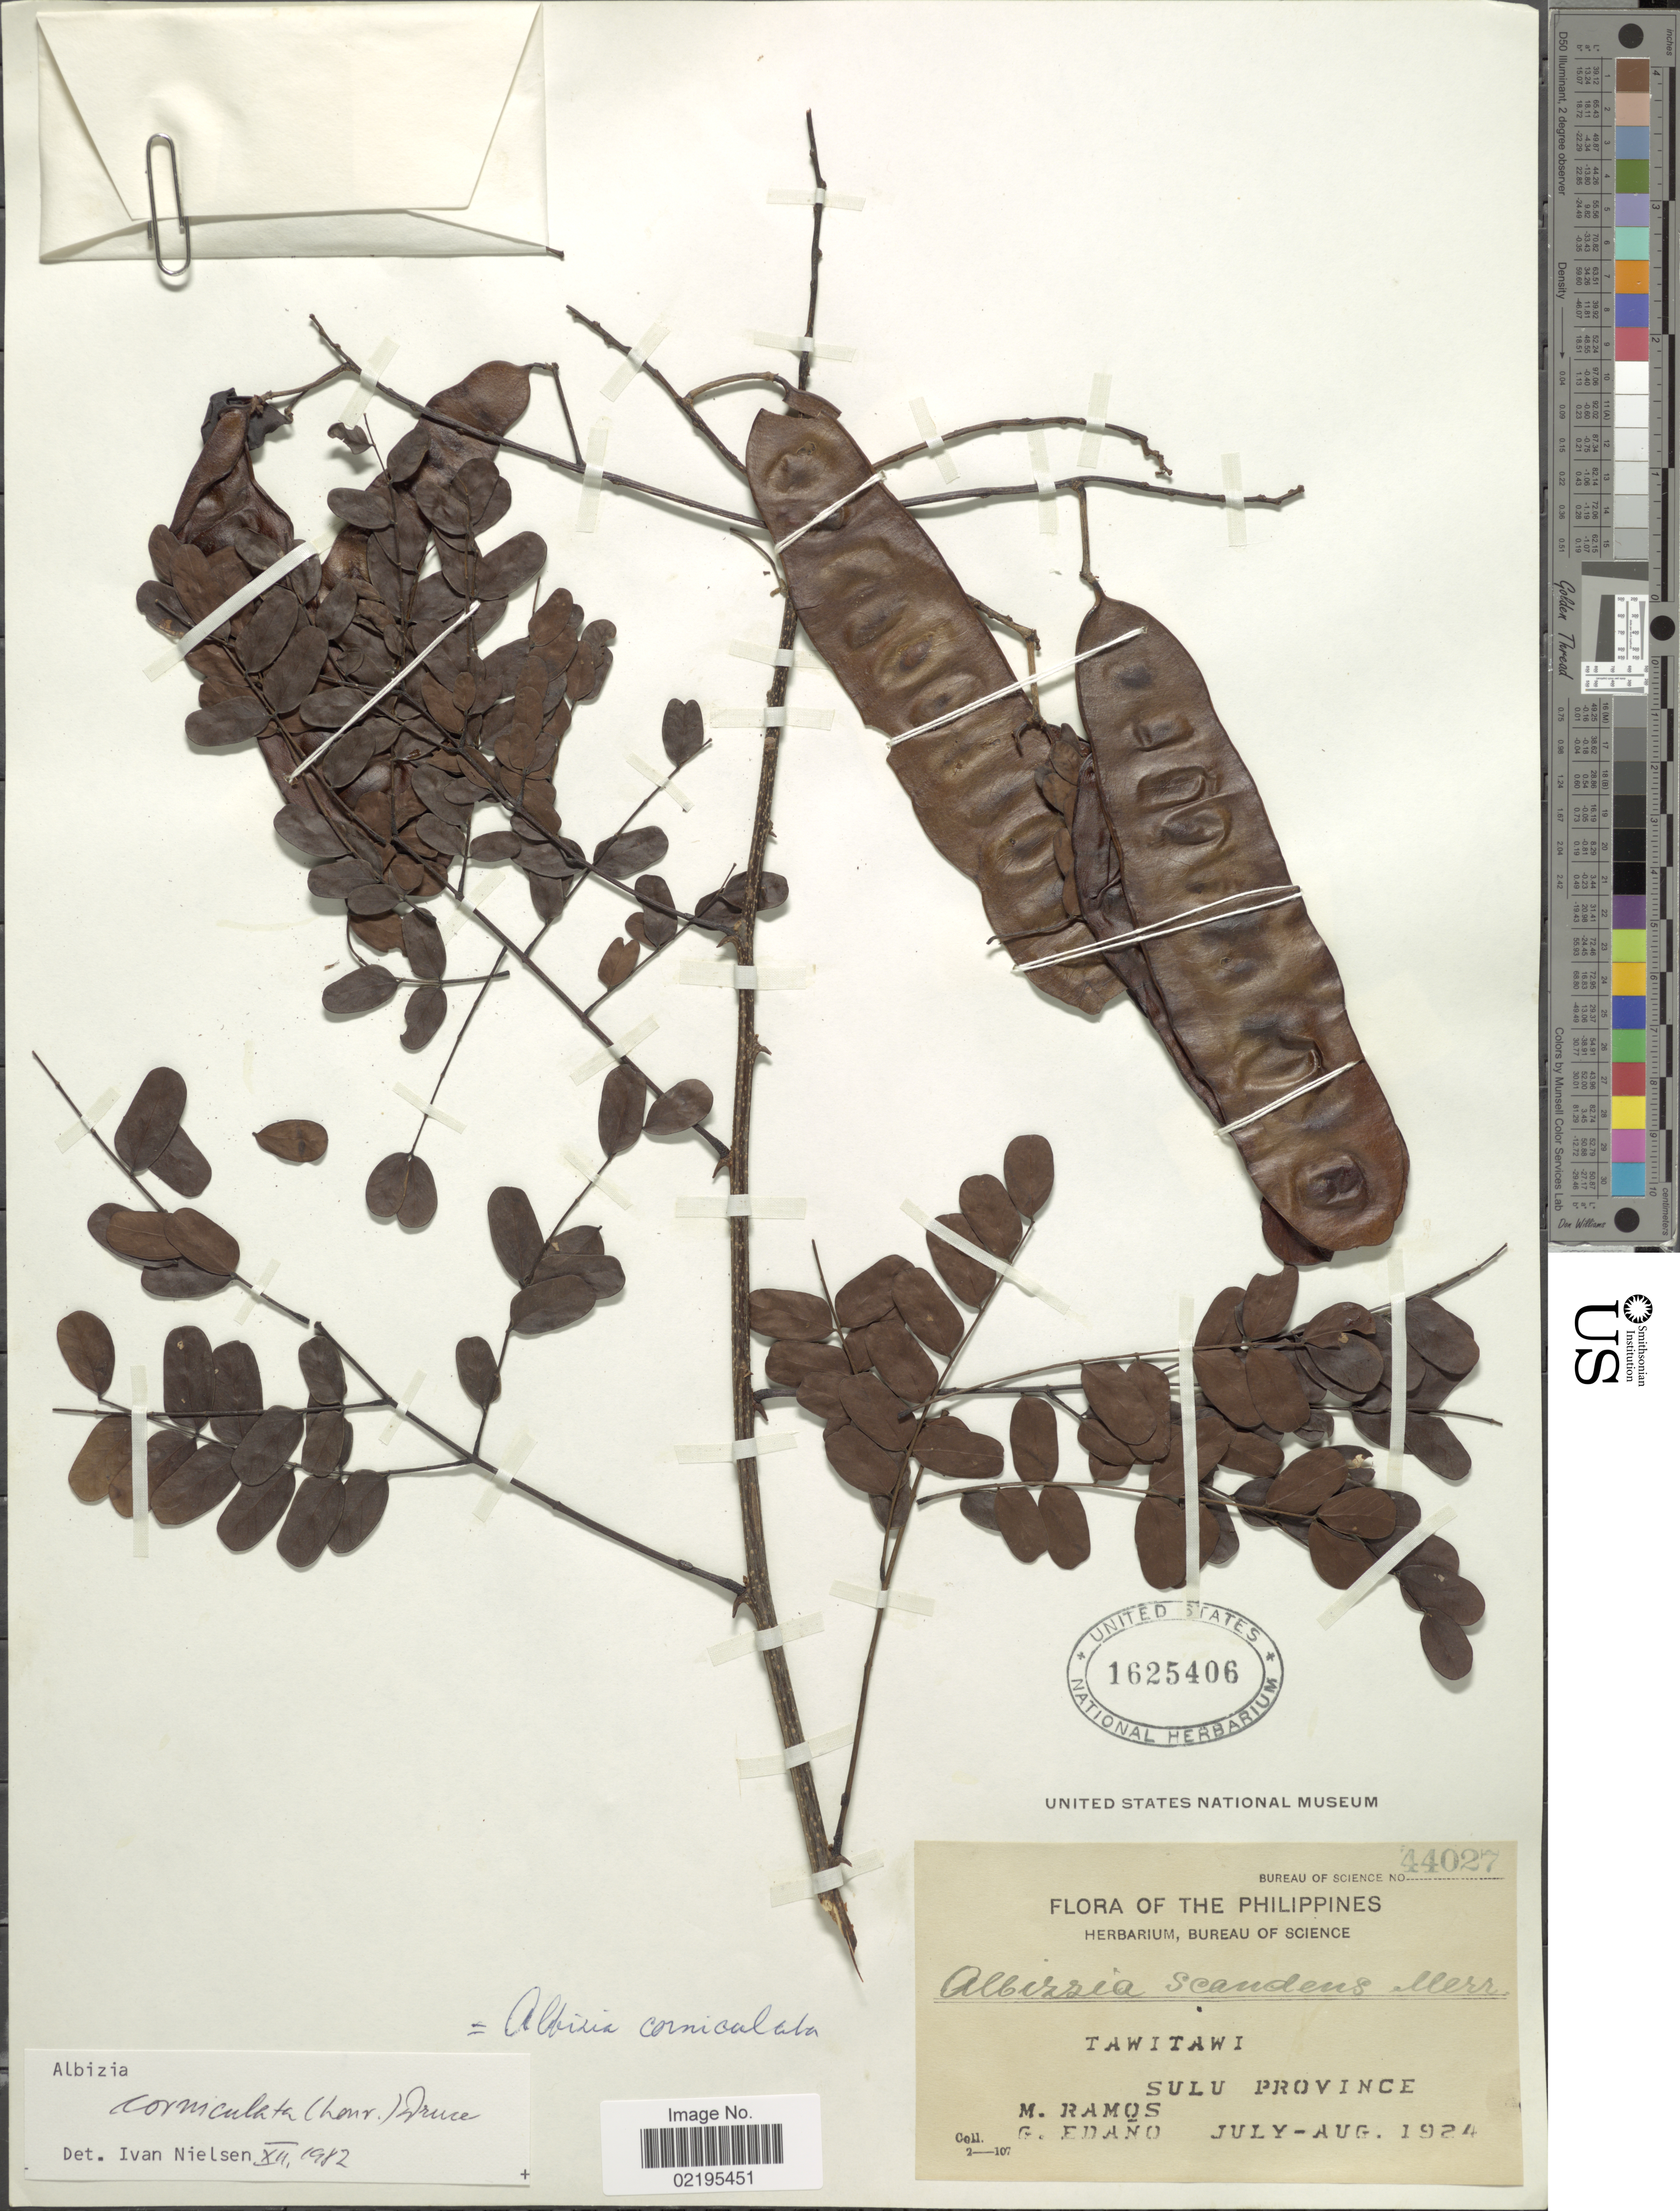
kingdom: Plantae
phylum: Tracheophyta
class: Magnoliopsida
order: Fabales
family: Fabaceae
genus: Albizia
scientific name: Albizia corniculata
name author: (Lour.) Druce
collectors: M. Ramos & G. Edaño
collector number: Bureau Of Science 44027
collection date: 1924-07/1924-08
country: Philippines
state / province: Muslim Mindanao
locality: TawiTawi, Sulu Province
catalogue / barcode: US 1625406